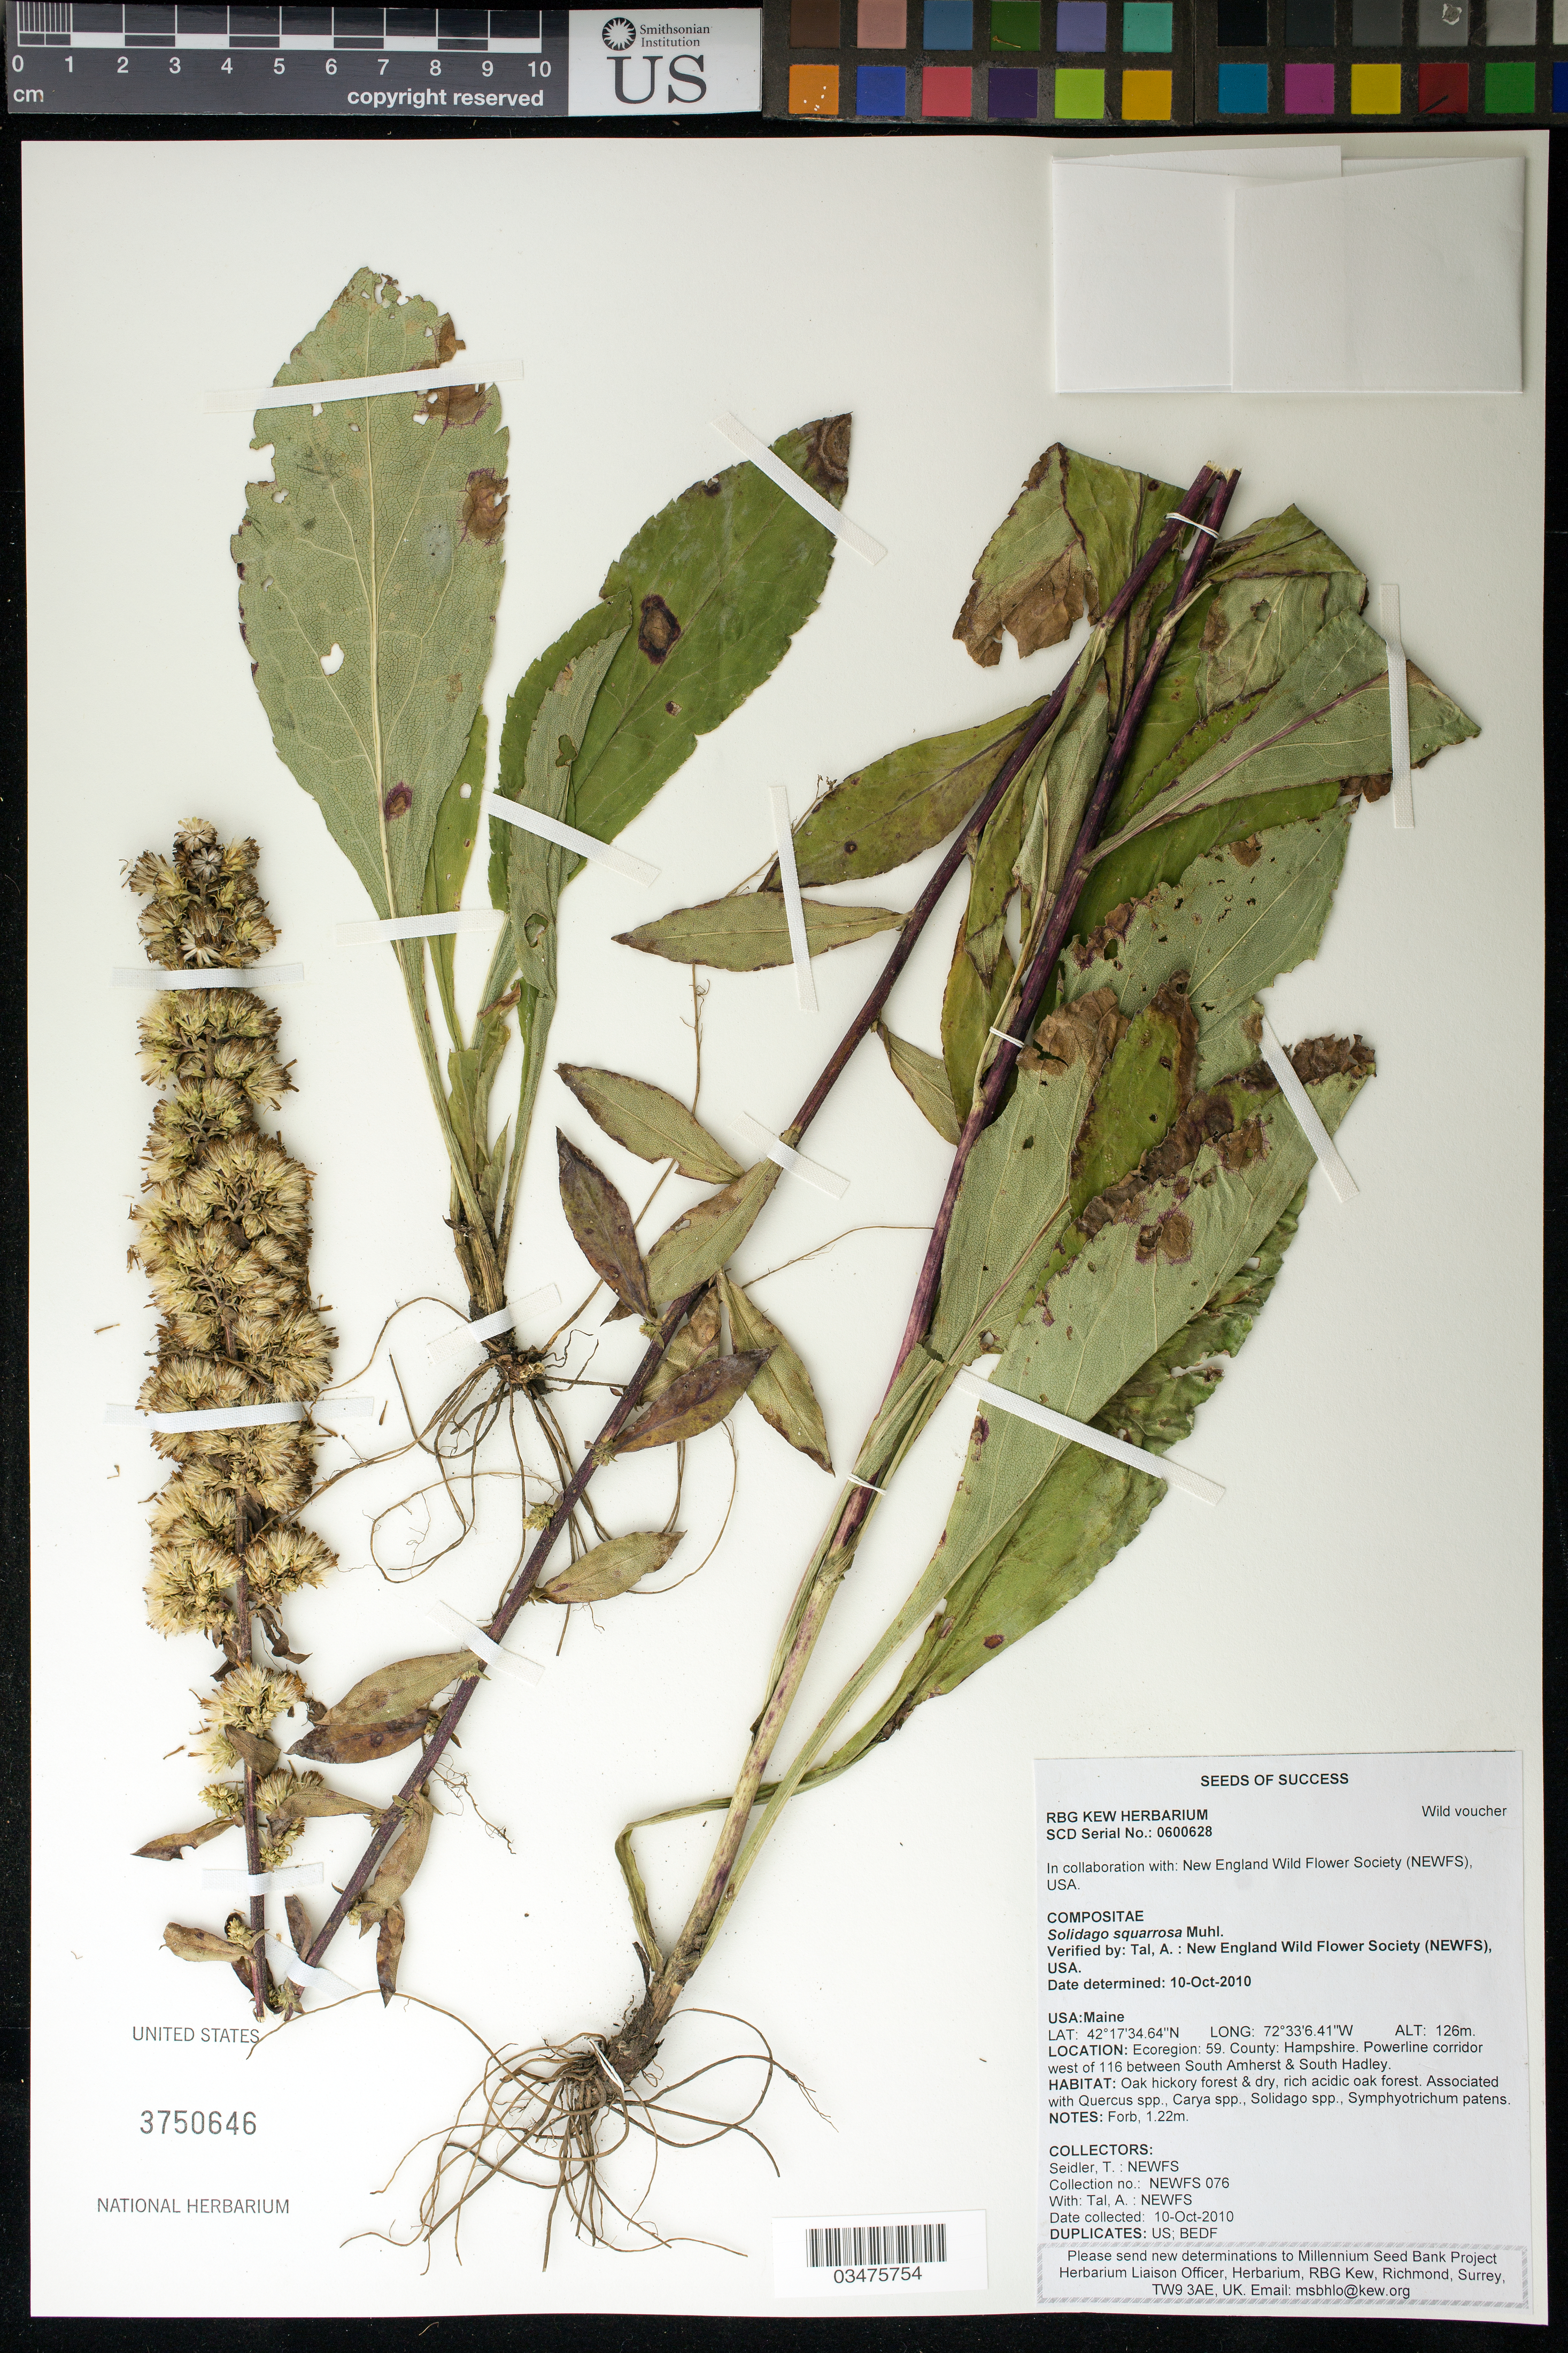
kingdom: Plantae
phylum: Tracheophyta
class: Magnoliopsida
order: Asterales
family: Asteraceae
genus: Solidago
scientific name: Solidago squarrosa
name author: Muhl.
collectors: T. Seidler & A. Tal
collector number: NEWSF 076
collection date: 2010-10-10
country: United States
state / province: Maine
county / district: Hampshire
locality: Powerline corridor west of 116 between South Amherst and South Hadley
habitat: Oak hickory forest and rich acidic oak forest.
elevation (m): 126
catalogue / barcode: US 3750646